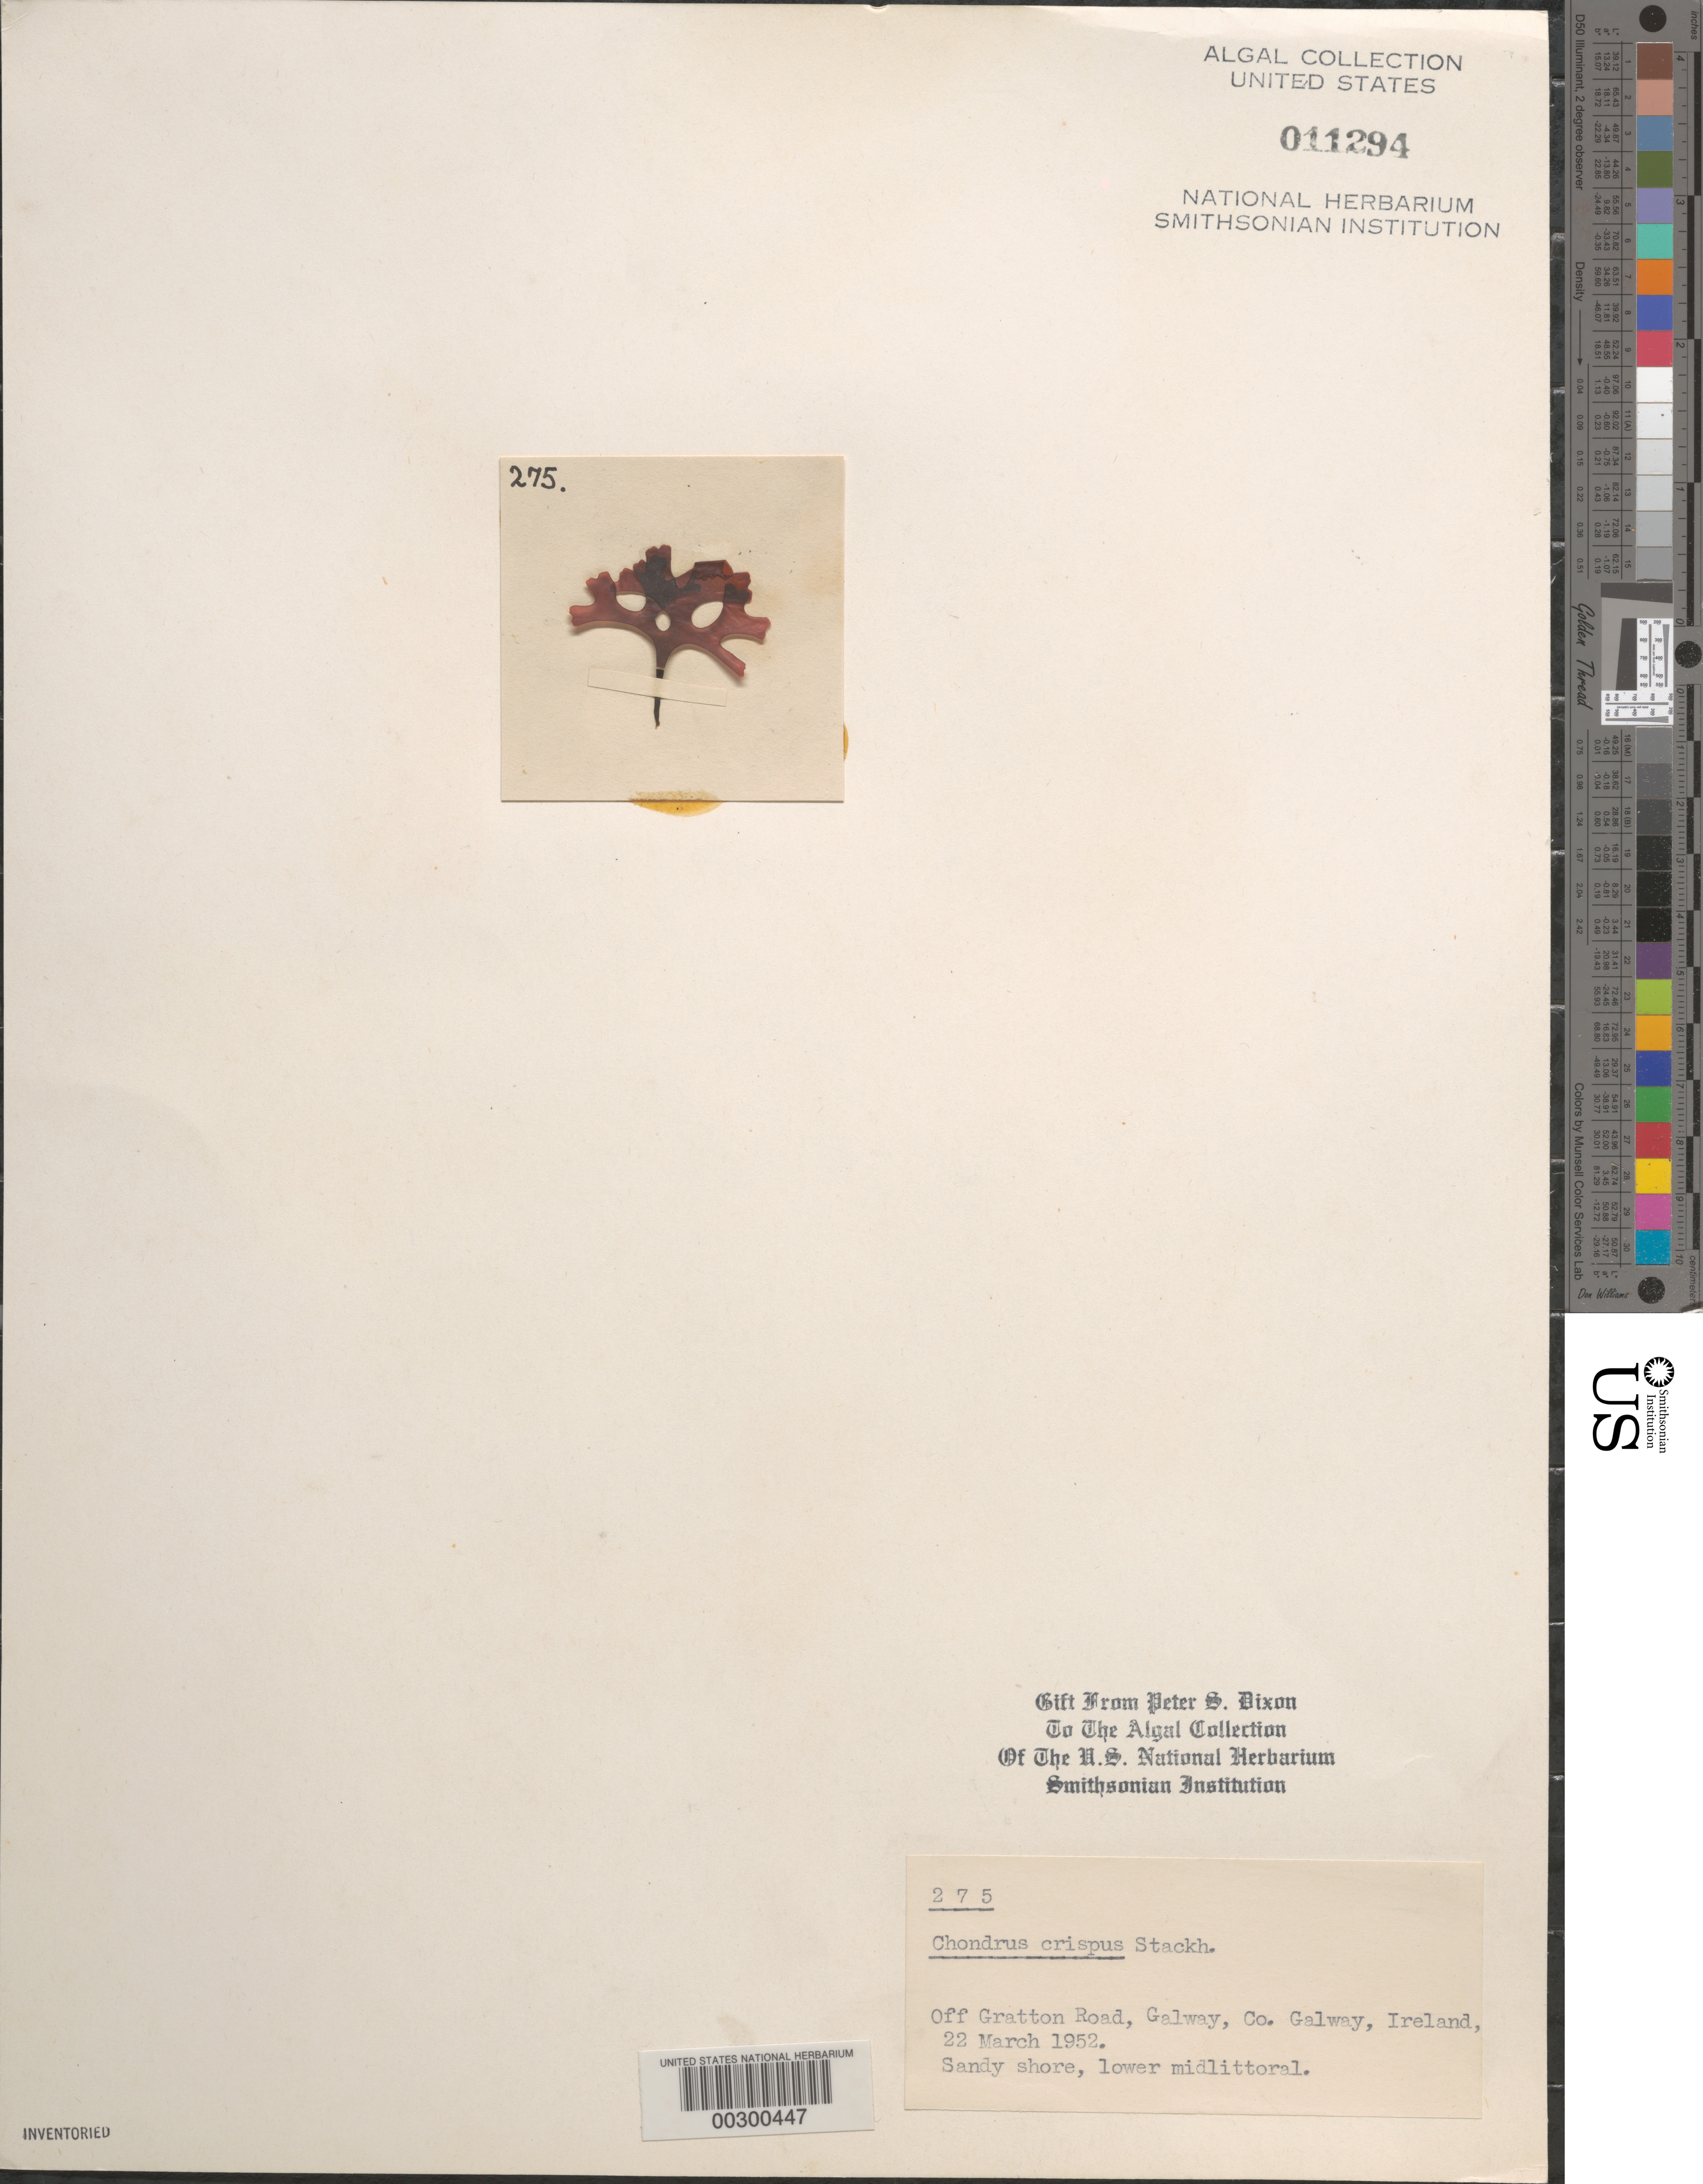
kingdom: Plantae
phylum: Rhodophyta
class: Florideophyceae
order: Gigartinales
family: Gigartinaceae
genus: Chondrus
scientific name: Chondrus crispus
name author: Stackh.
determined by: Dixon, P. S.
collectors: P. S. Dixon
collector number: PSD 275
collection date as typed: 22 Mar 1952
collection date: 1952-03-22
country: Ireland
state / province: Connaught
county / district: Galway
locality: Galway, off Gratton Road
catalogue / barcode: US 11294